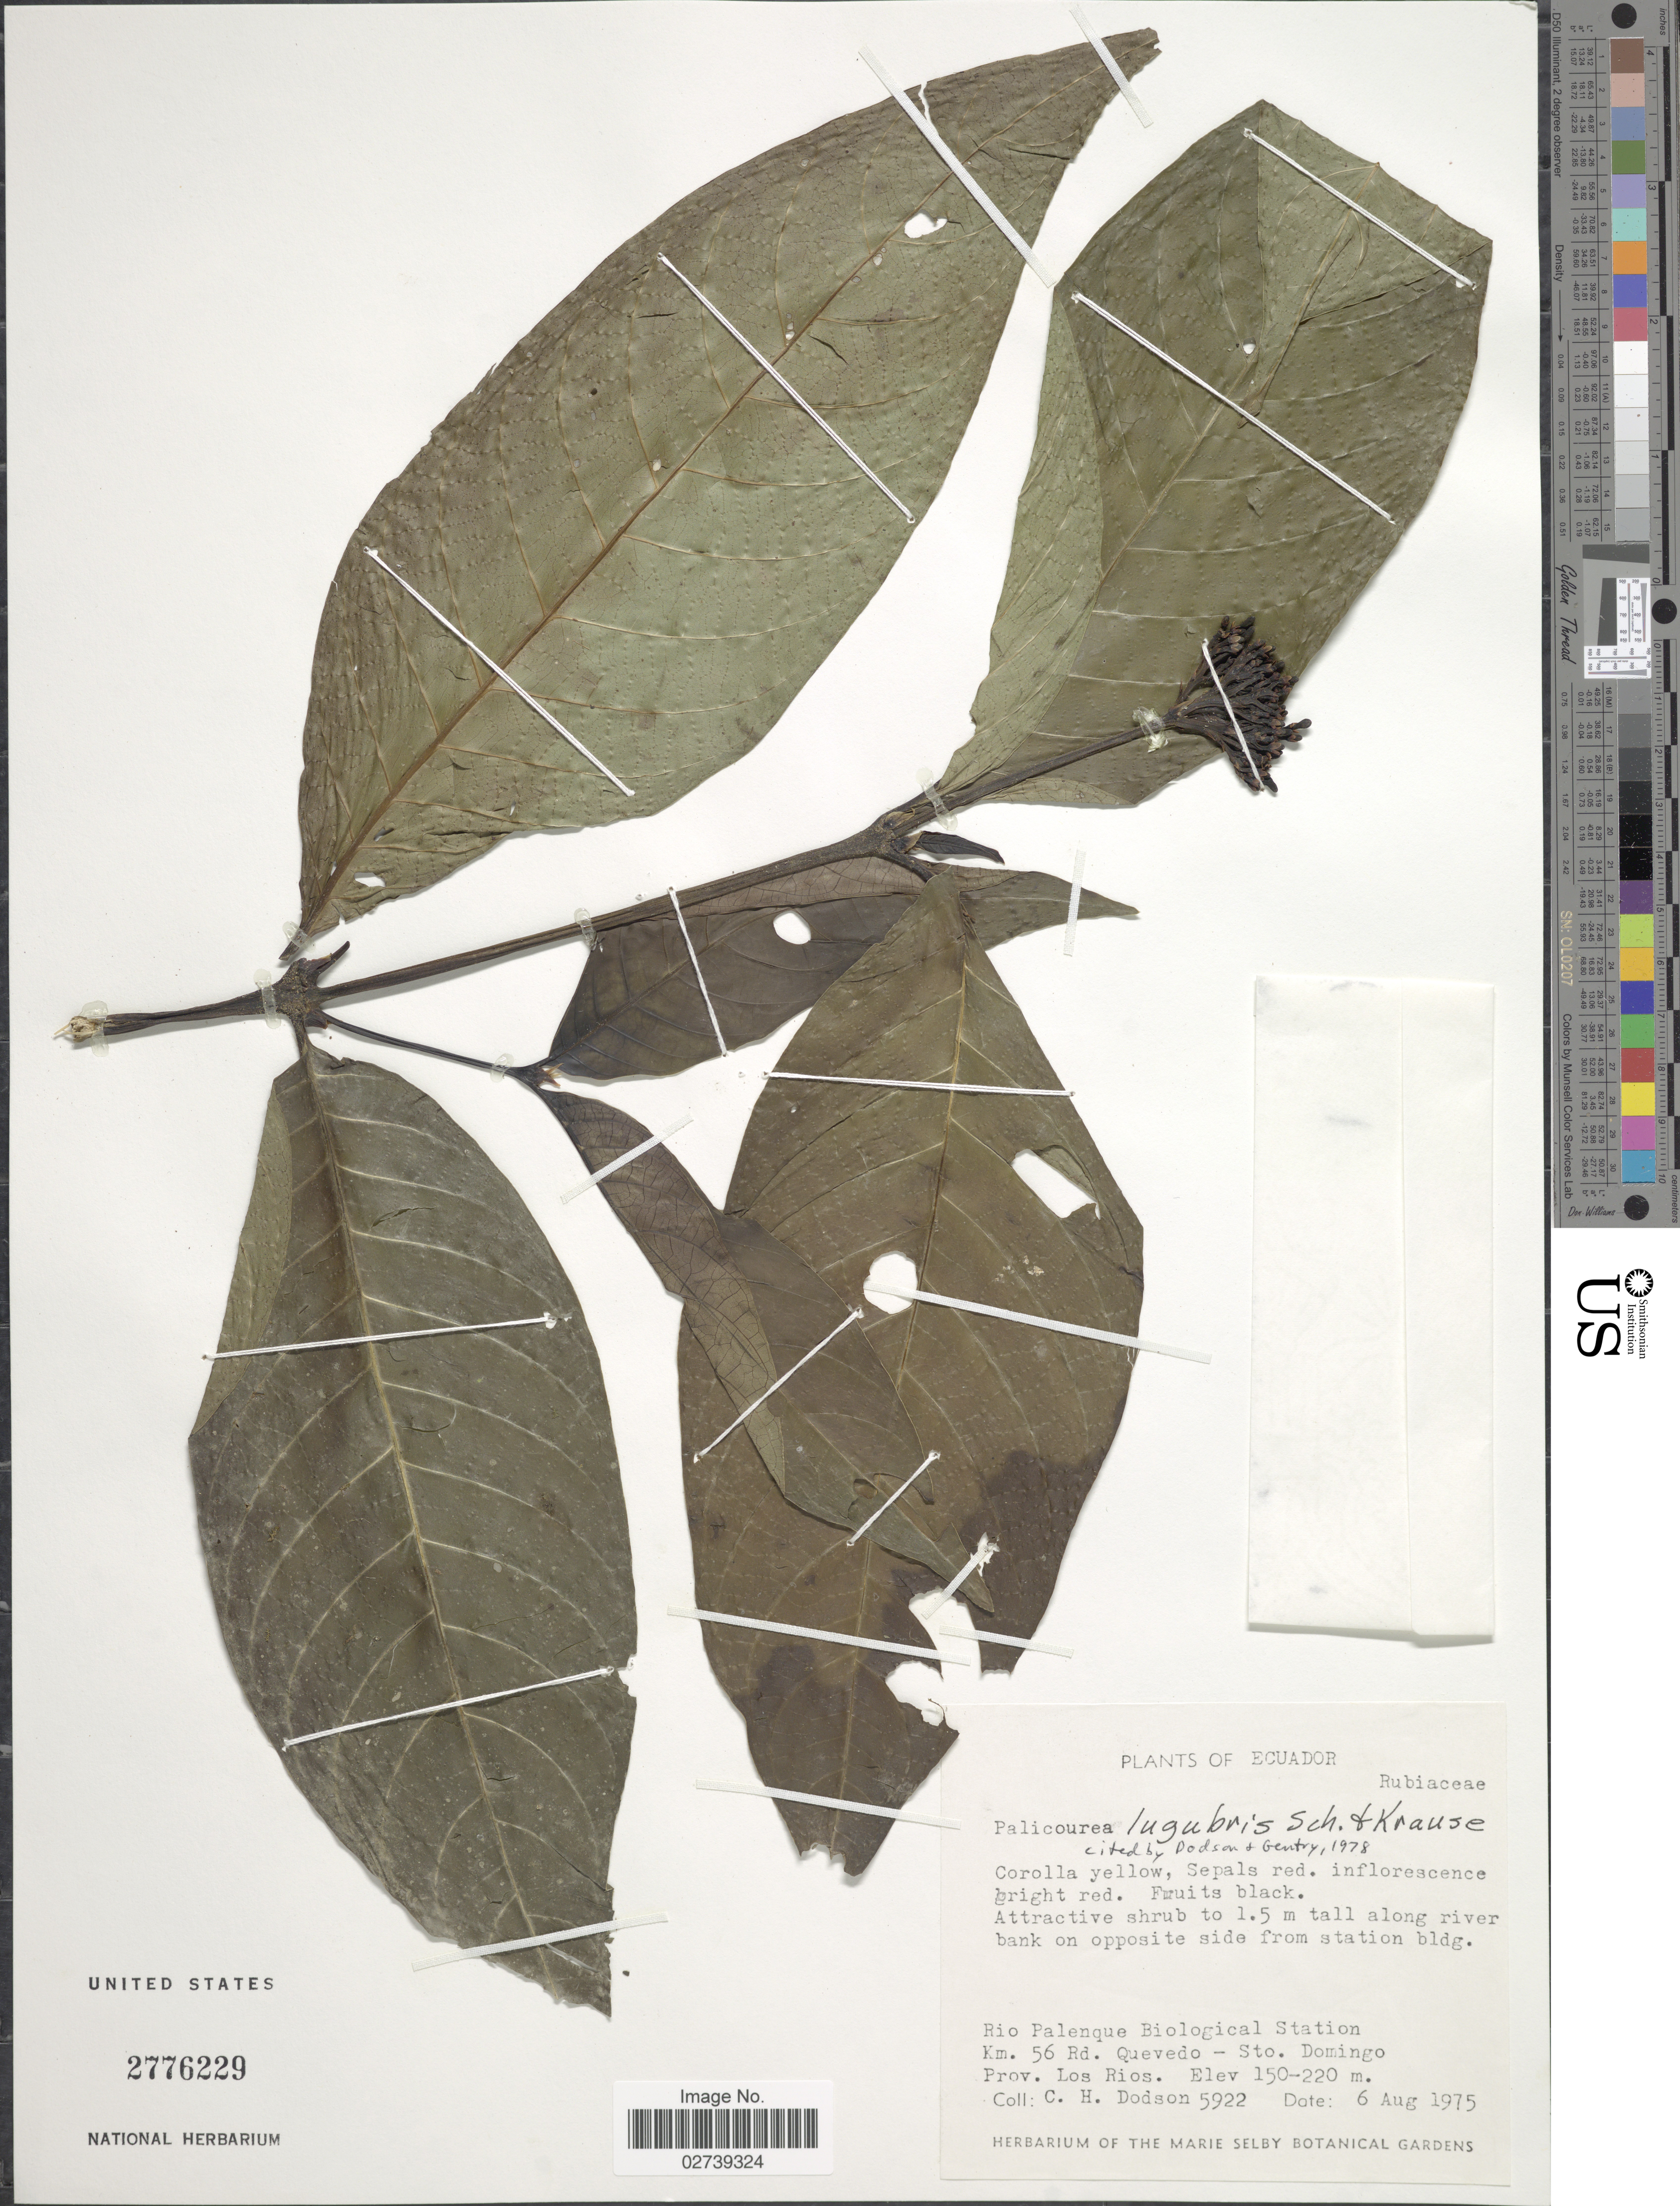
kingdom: Plantae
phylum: Tracheophyta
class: Magnoliopsida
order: Gentianales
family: Rubiaceae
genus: Palicourea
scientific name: Palicourea conferta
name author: (Benth.) Sandwith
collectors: C. H. Dodson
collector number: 5922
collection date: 1975-08-06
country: Ecuador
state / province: Los Ríos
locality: Rio Palenque Biological Station, Km. 56 Rd. Quevedo-Sto. Domingo, along river bank on opposite side from station blog.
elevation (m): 150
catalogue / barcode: US 2776229